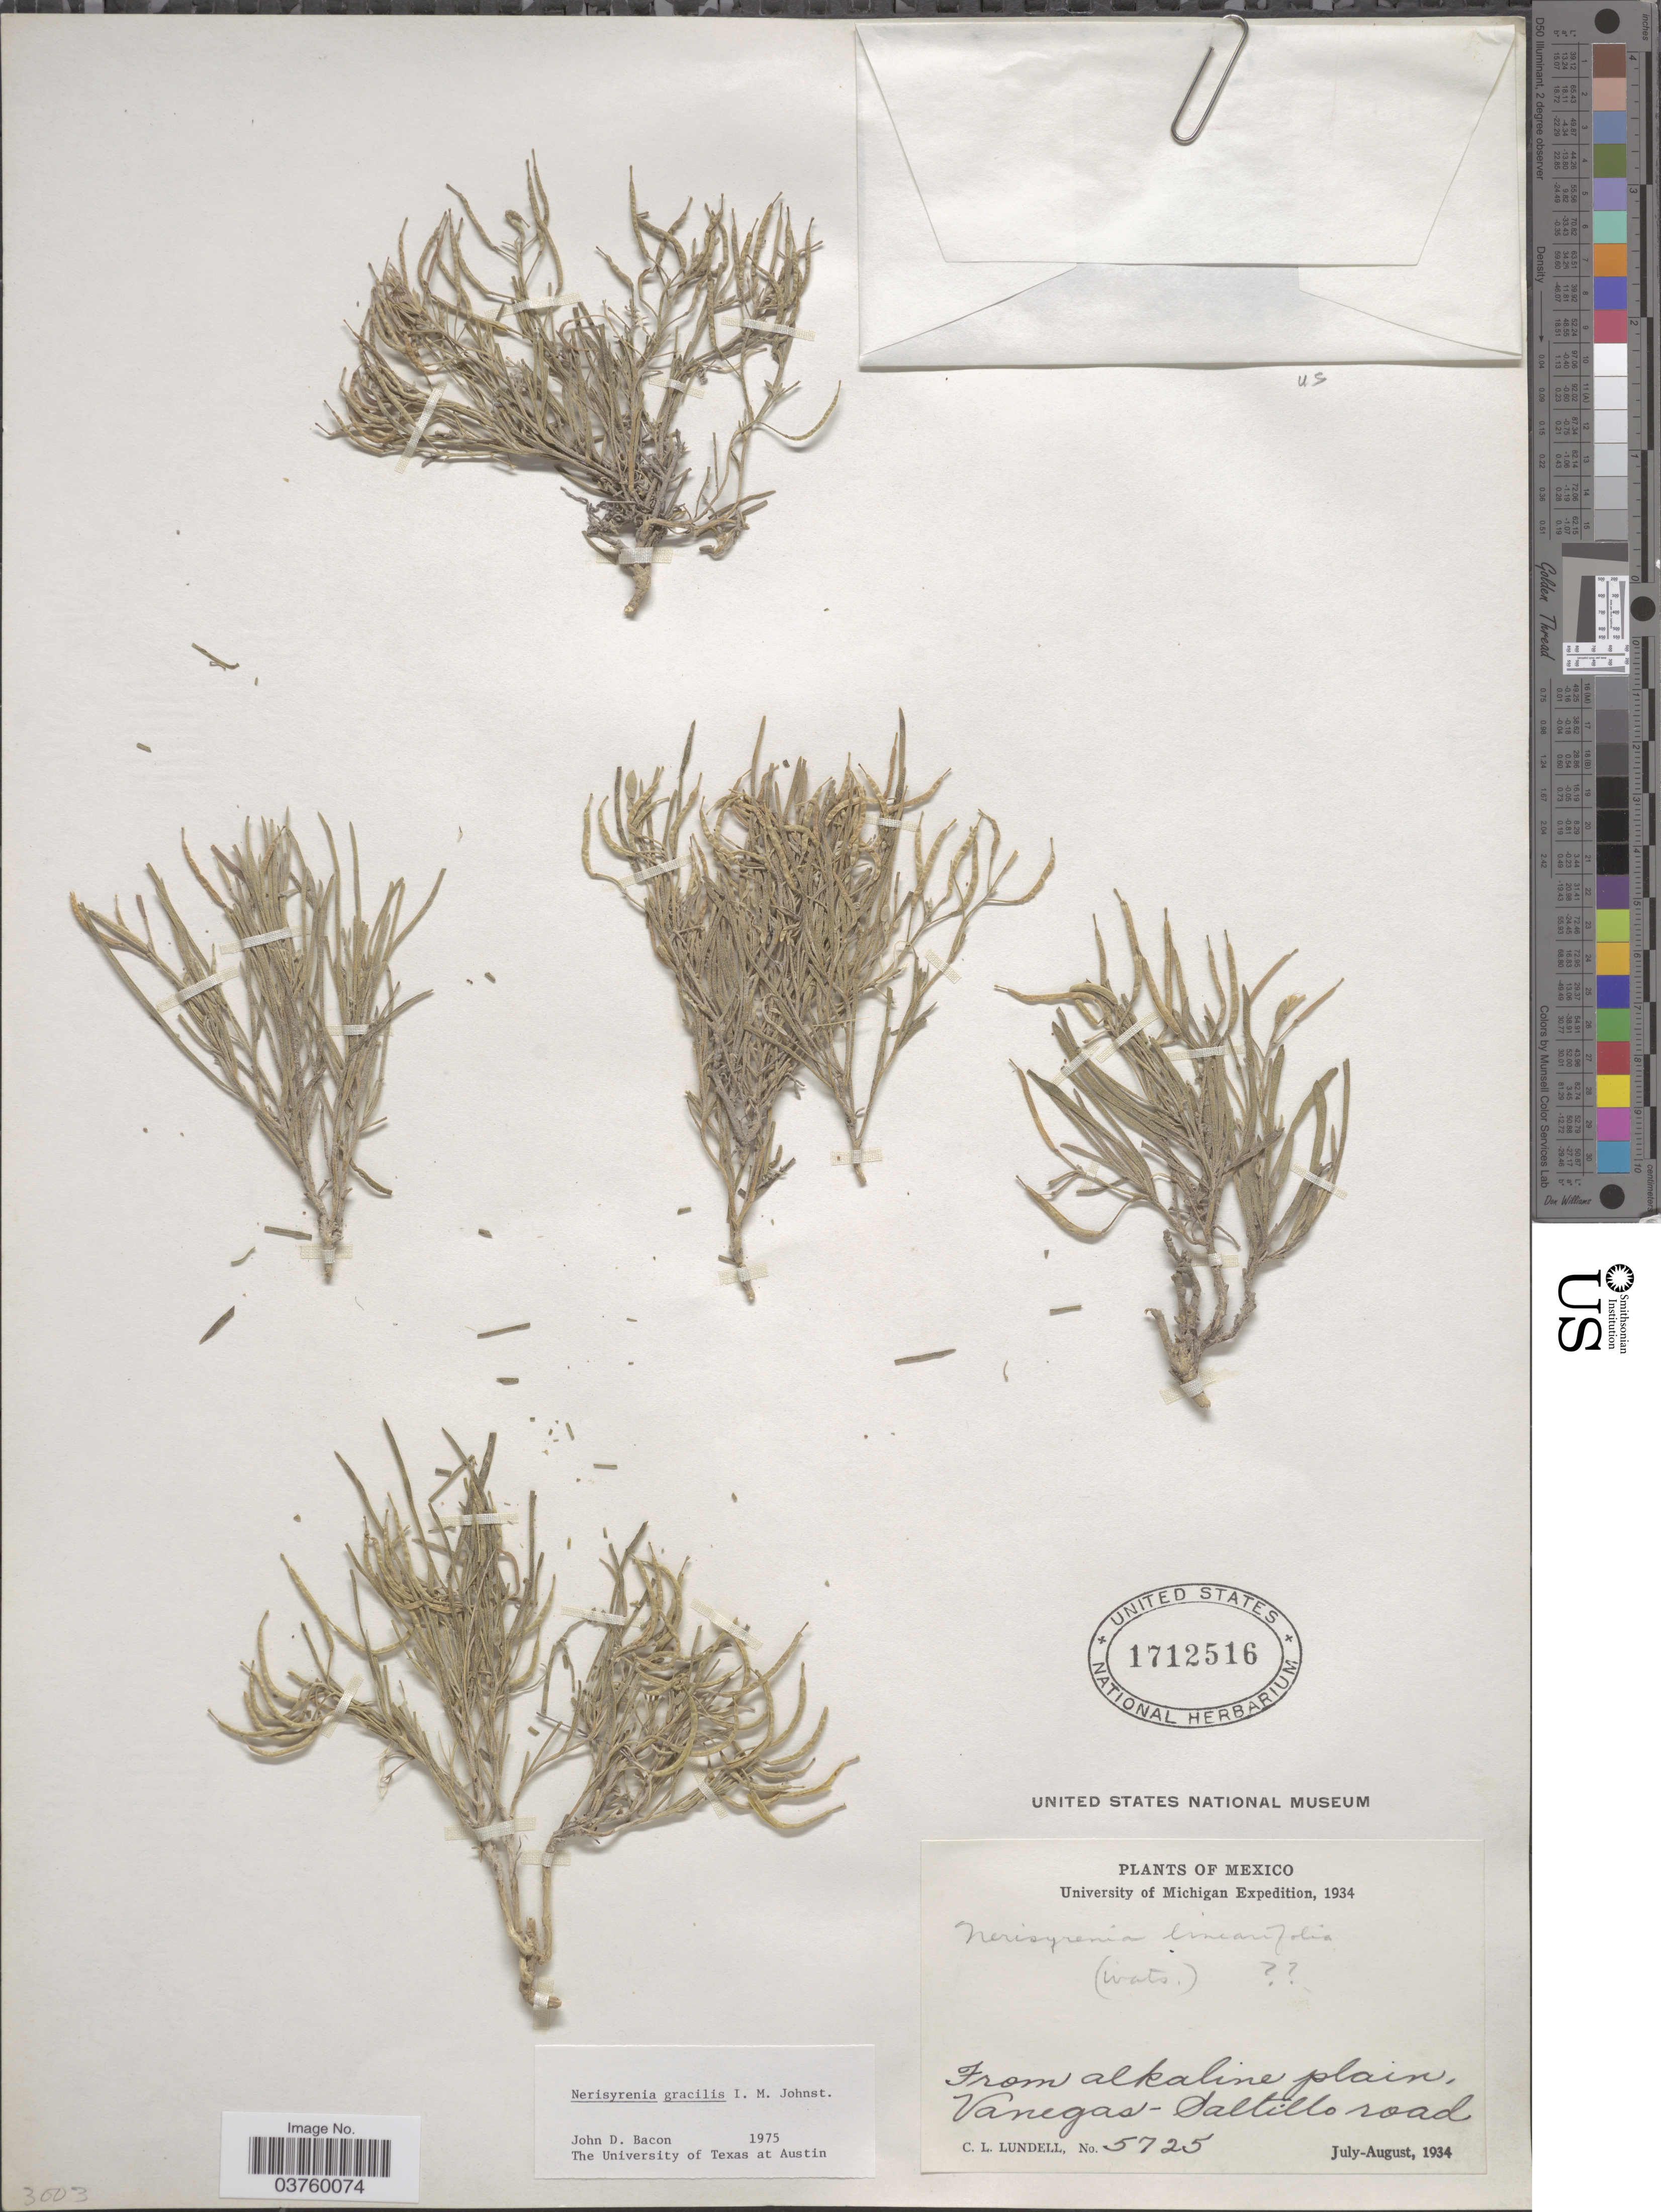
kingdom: Plantae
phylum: Tracheophyta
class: Magnoliopsida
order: Brassicales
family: Brassicaceae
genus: Nerisyrenia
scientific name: Nerisyrenia gracilis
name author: I.M. Johnst.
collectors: C. L. Lundell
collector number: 5725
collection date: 1934-07/1934-08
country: Mexico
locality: From alkaline plain, Vanegas-Saltillo road.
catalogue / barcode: US 1712516